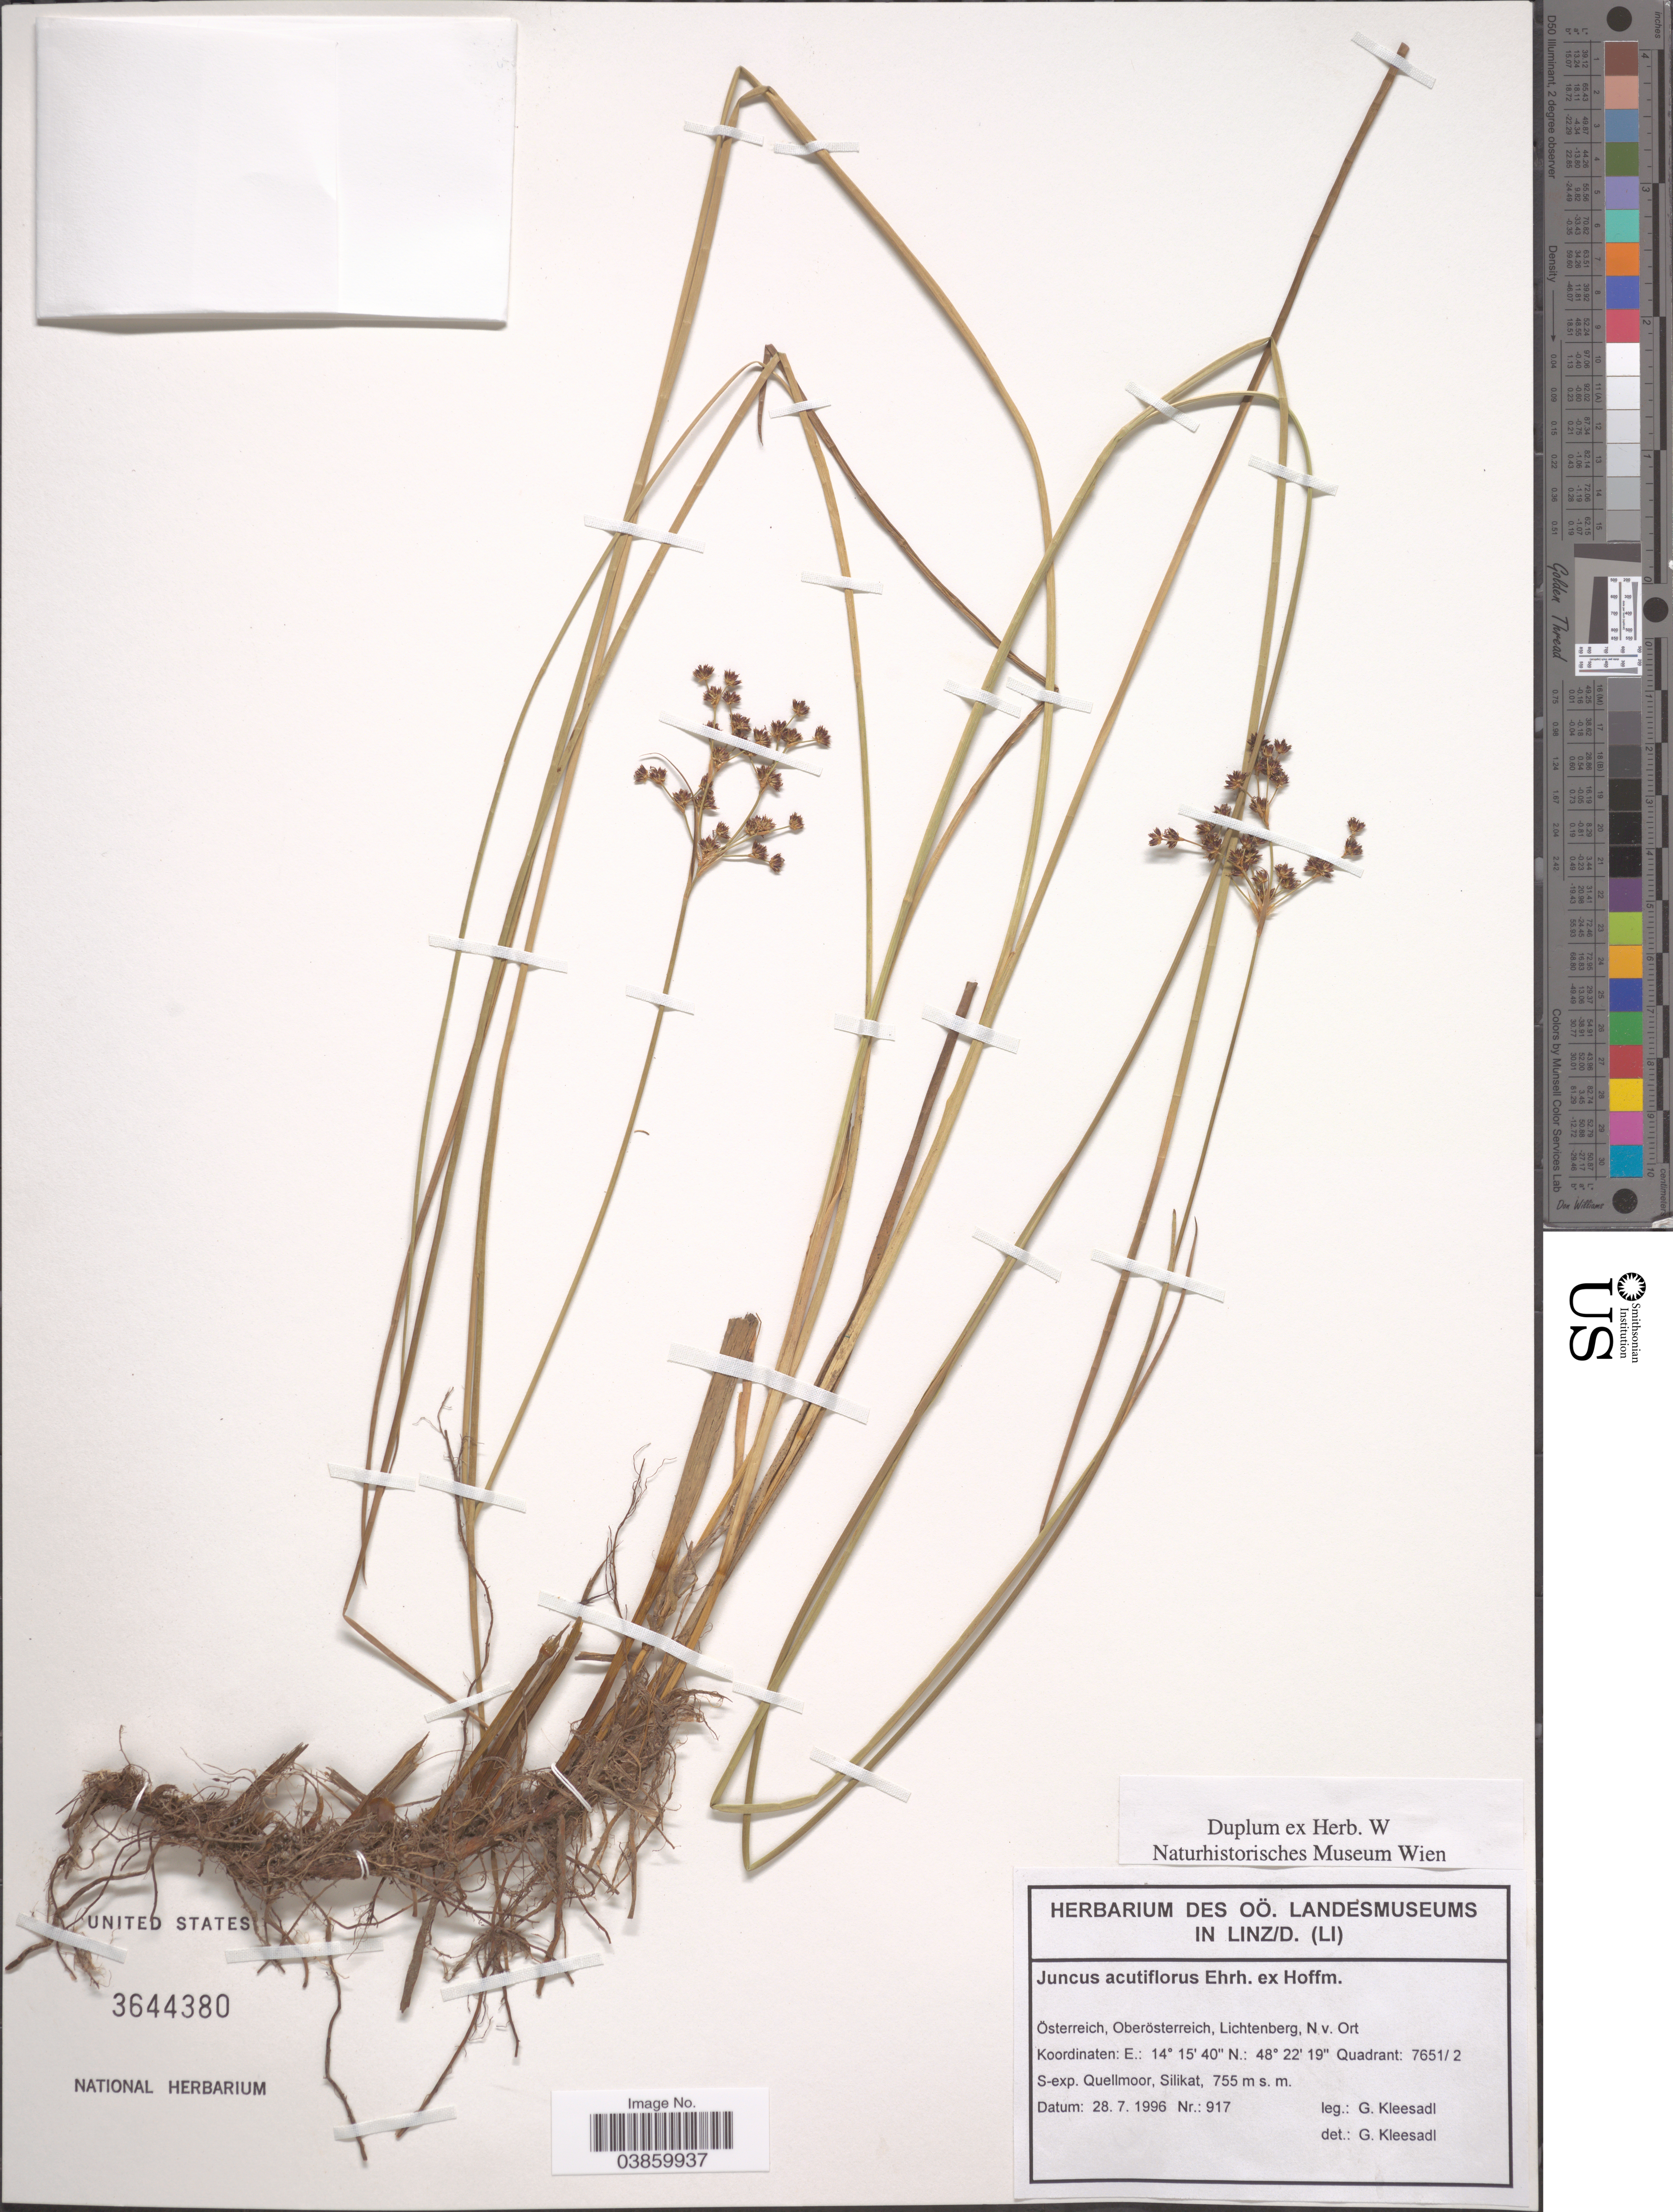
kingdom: Plantae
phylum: Tracheophyta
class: Liliopsida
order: Poales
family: Juncaceae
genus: Juncus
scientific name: Juncus acutiflorus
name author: Ehrh. ex Hoffm.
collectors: G. Kleesadl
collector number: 917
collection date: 1996-07-28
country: Austria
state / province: Oberosterreich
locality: Österreich, Oberösterreich, Lichtenberg, N.v.Ort. S-exp. Quellmoor, Silikat.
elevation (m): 755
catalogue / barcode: US 3644380